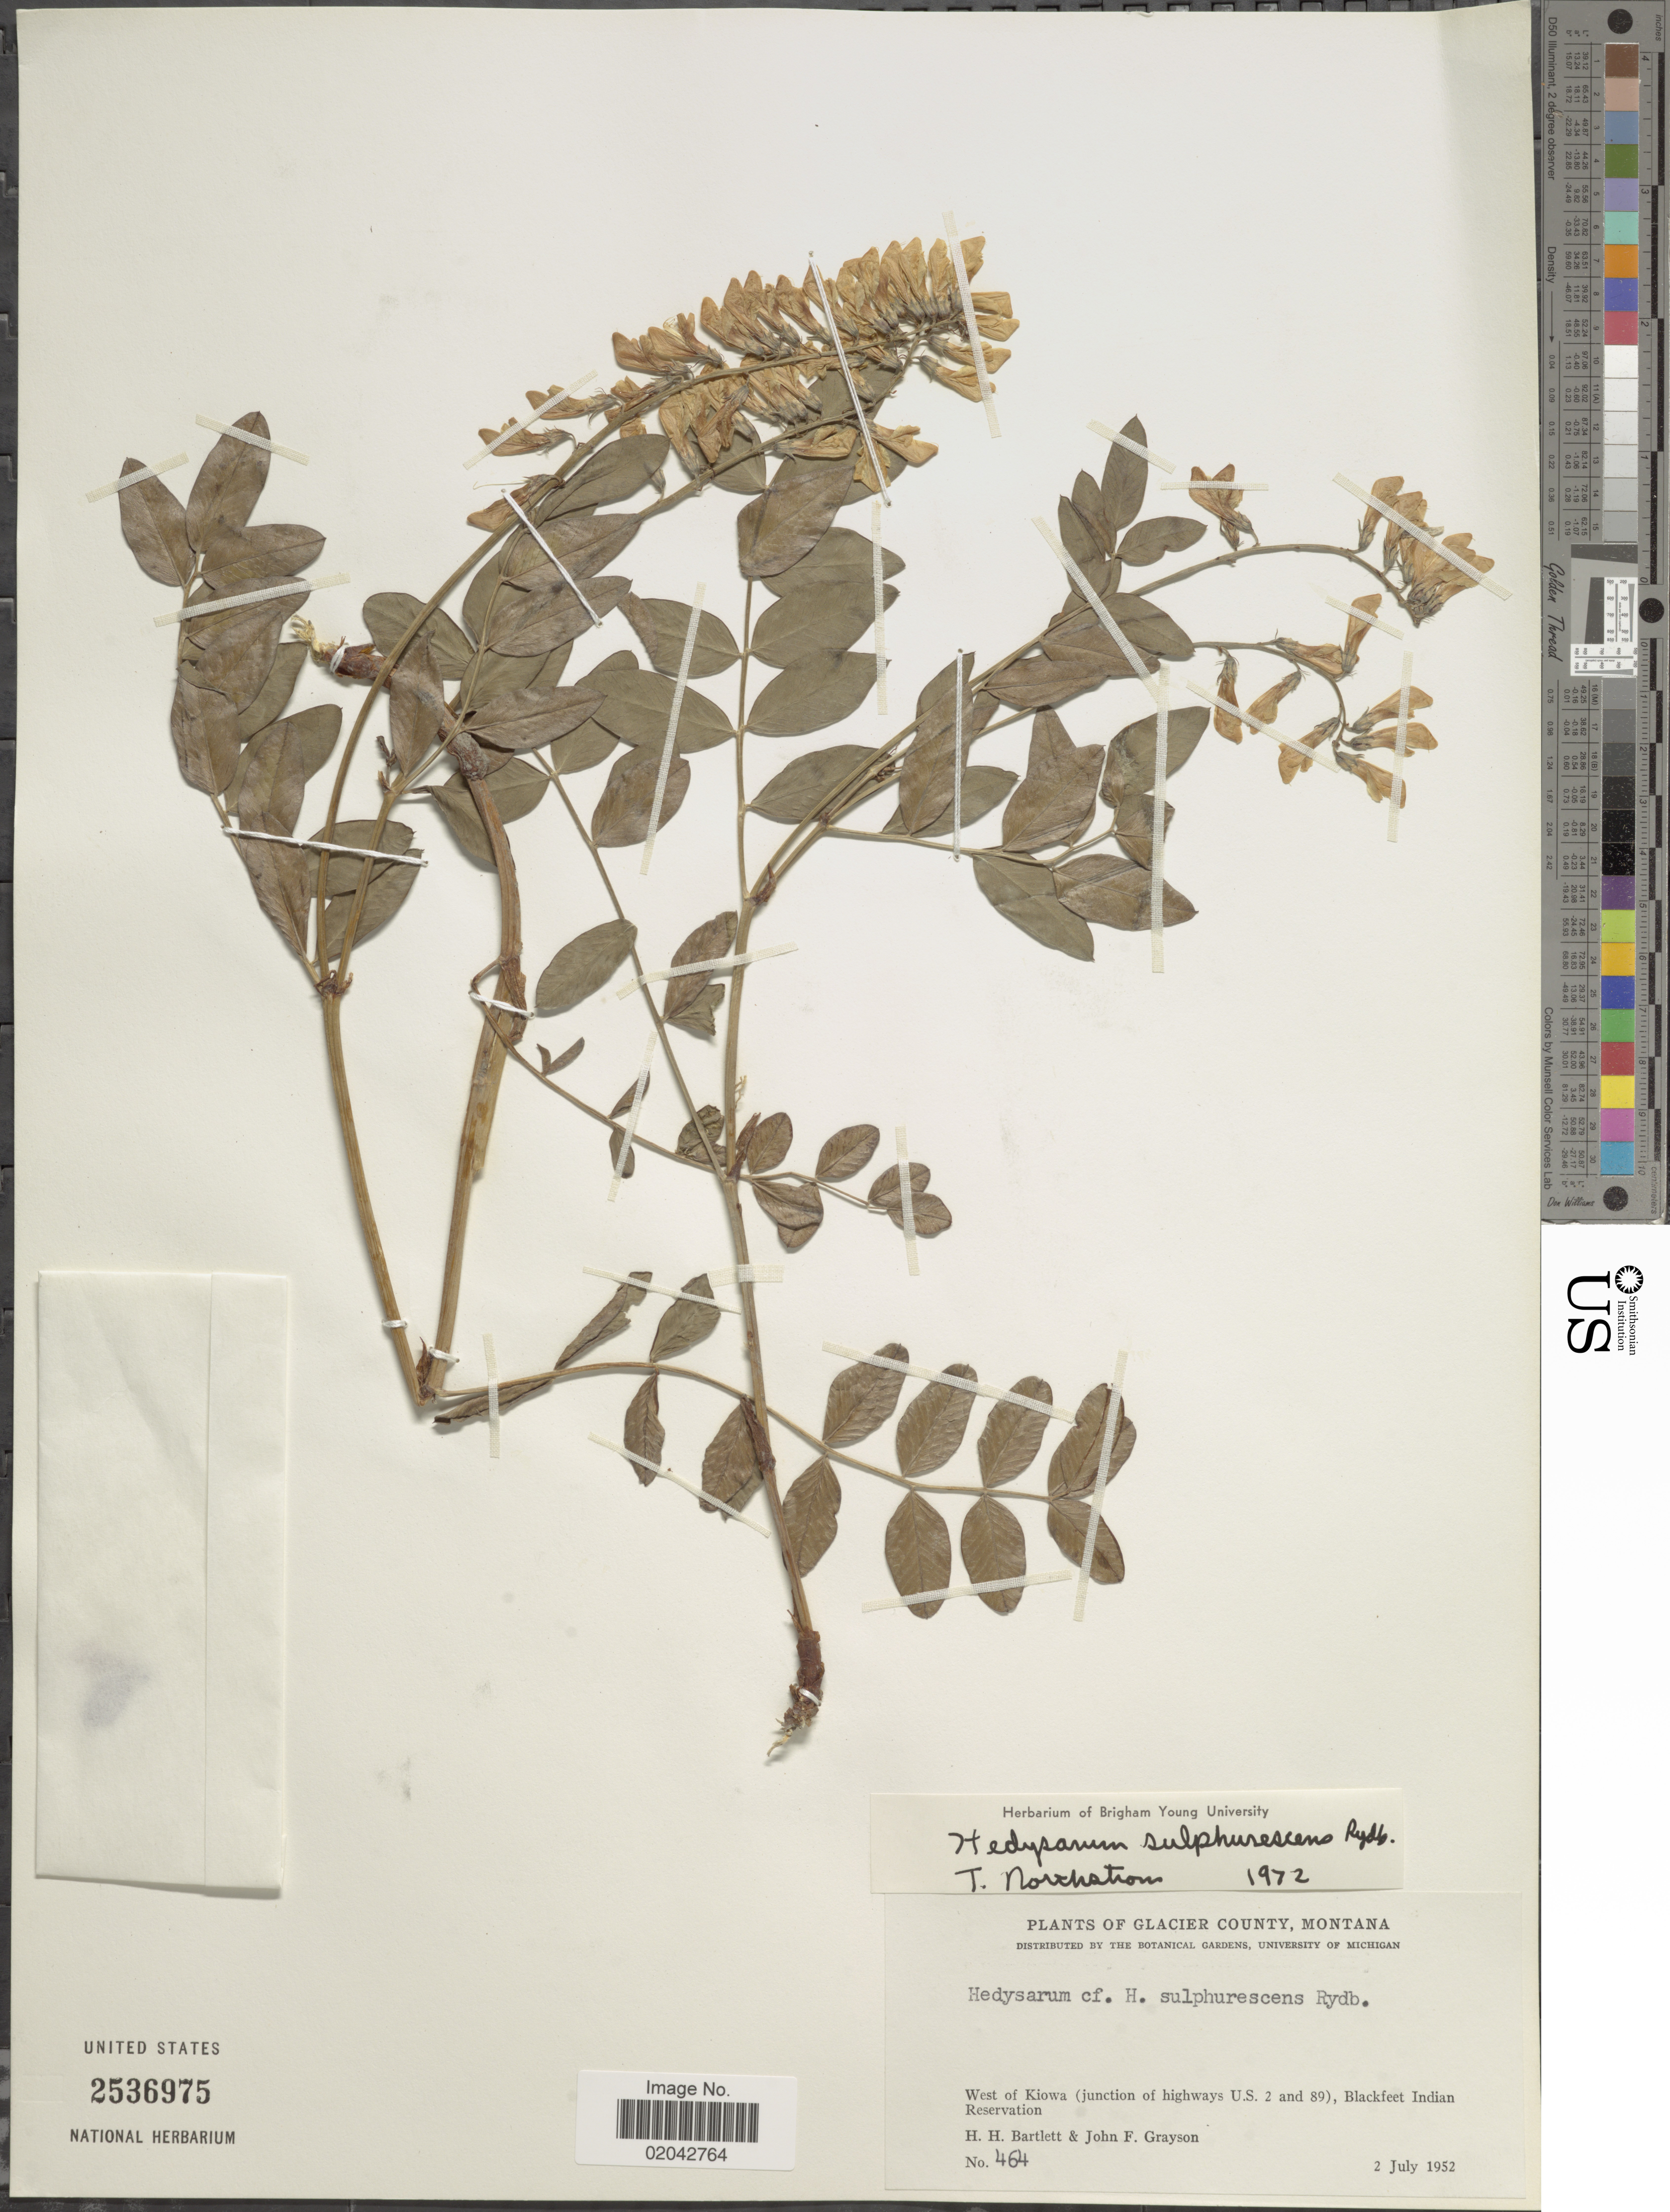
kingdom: Plantae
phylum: Tracheophyta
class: Magnoliopsida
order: Fabales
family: Fabaceae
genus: Hedysarum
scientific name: Hedysarum sulphurescens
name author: Rydb.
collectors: H. H. Bartlett & J. Grayson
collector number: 464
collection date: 1952-07-02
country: United States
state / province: Montana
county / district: Glacier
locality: West of Kiowa (junction of highway U.S. 2 and 89), Blackfeet Indian Reservation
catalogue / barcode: US 2536975